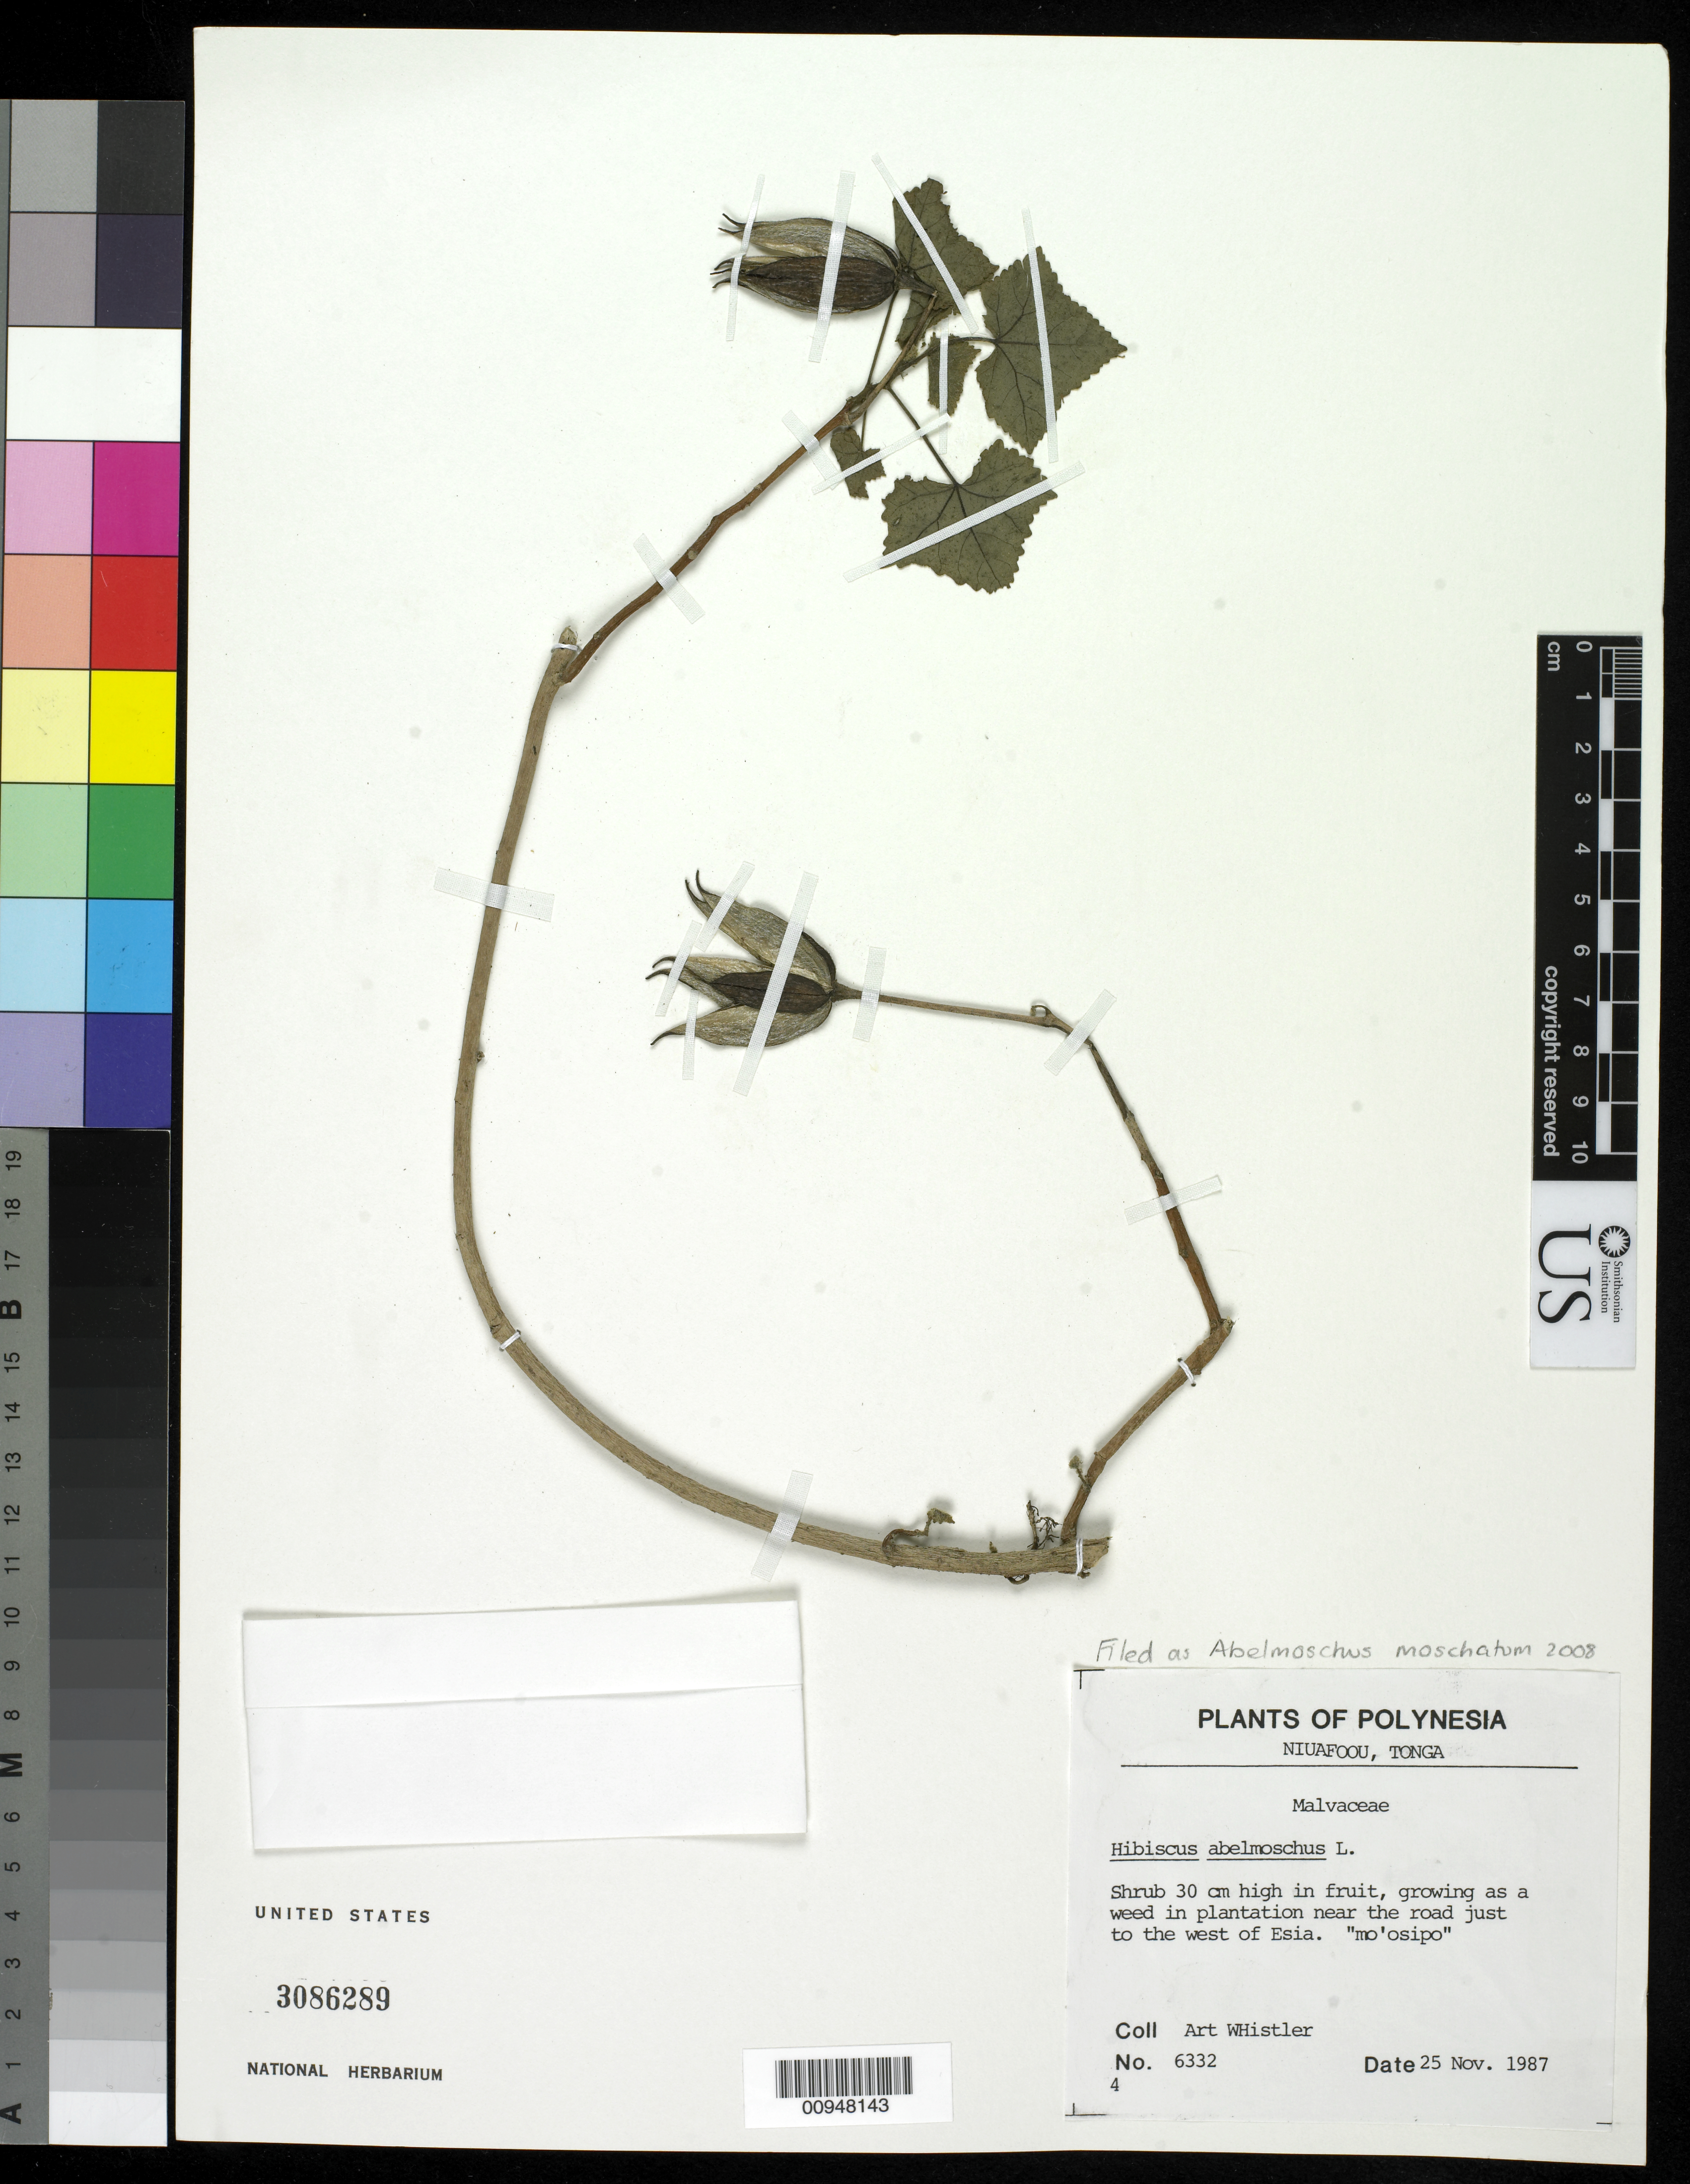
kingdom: Plantae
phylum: Tracheophyta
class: Magnoliopsida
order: Malvales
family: Malvaceae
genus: Abelmoschus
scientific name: Abelmoschus moschatus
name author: Medik.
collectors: A. Whistler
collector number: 6332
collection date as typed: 25 Nov 1987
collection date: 1987-11-25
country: Tonga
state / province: Tonga Outliers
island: Niuafo'ou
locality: Growing as a weed in plantation near the road just to the west of Esia.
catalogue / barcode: US 3086289